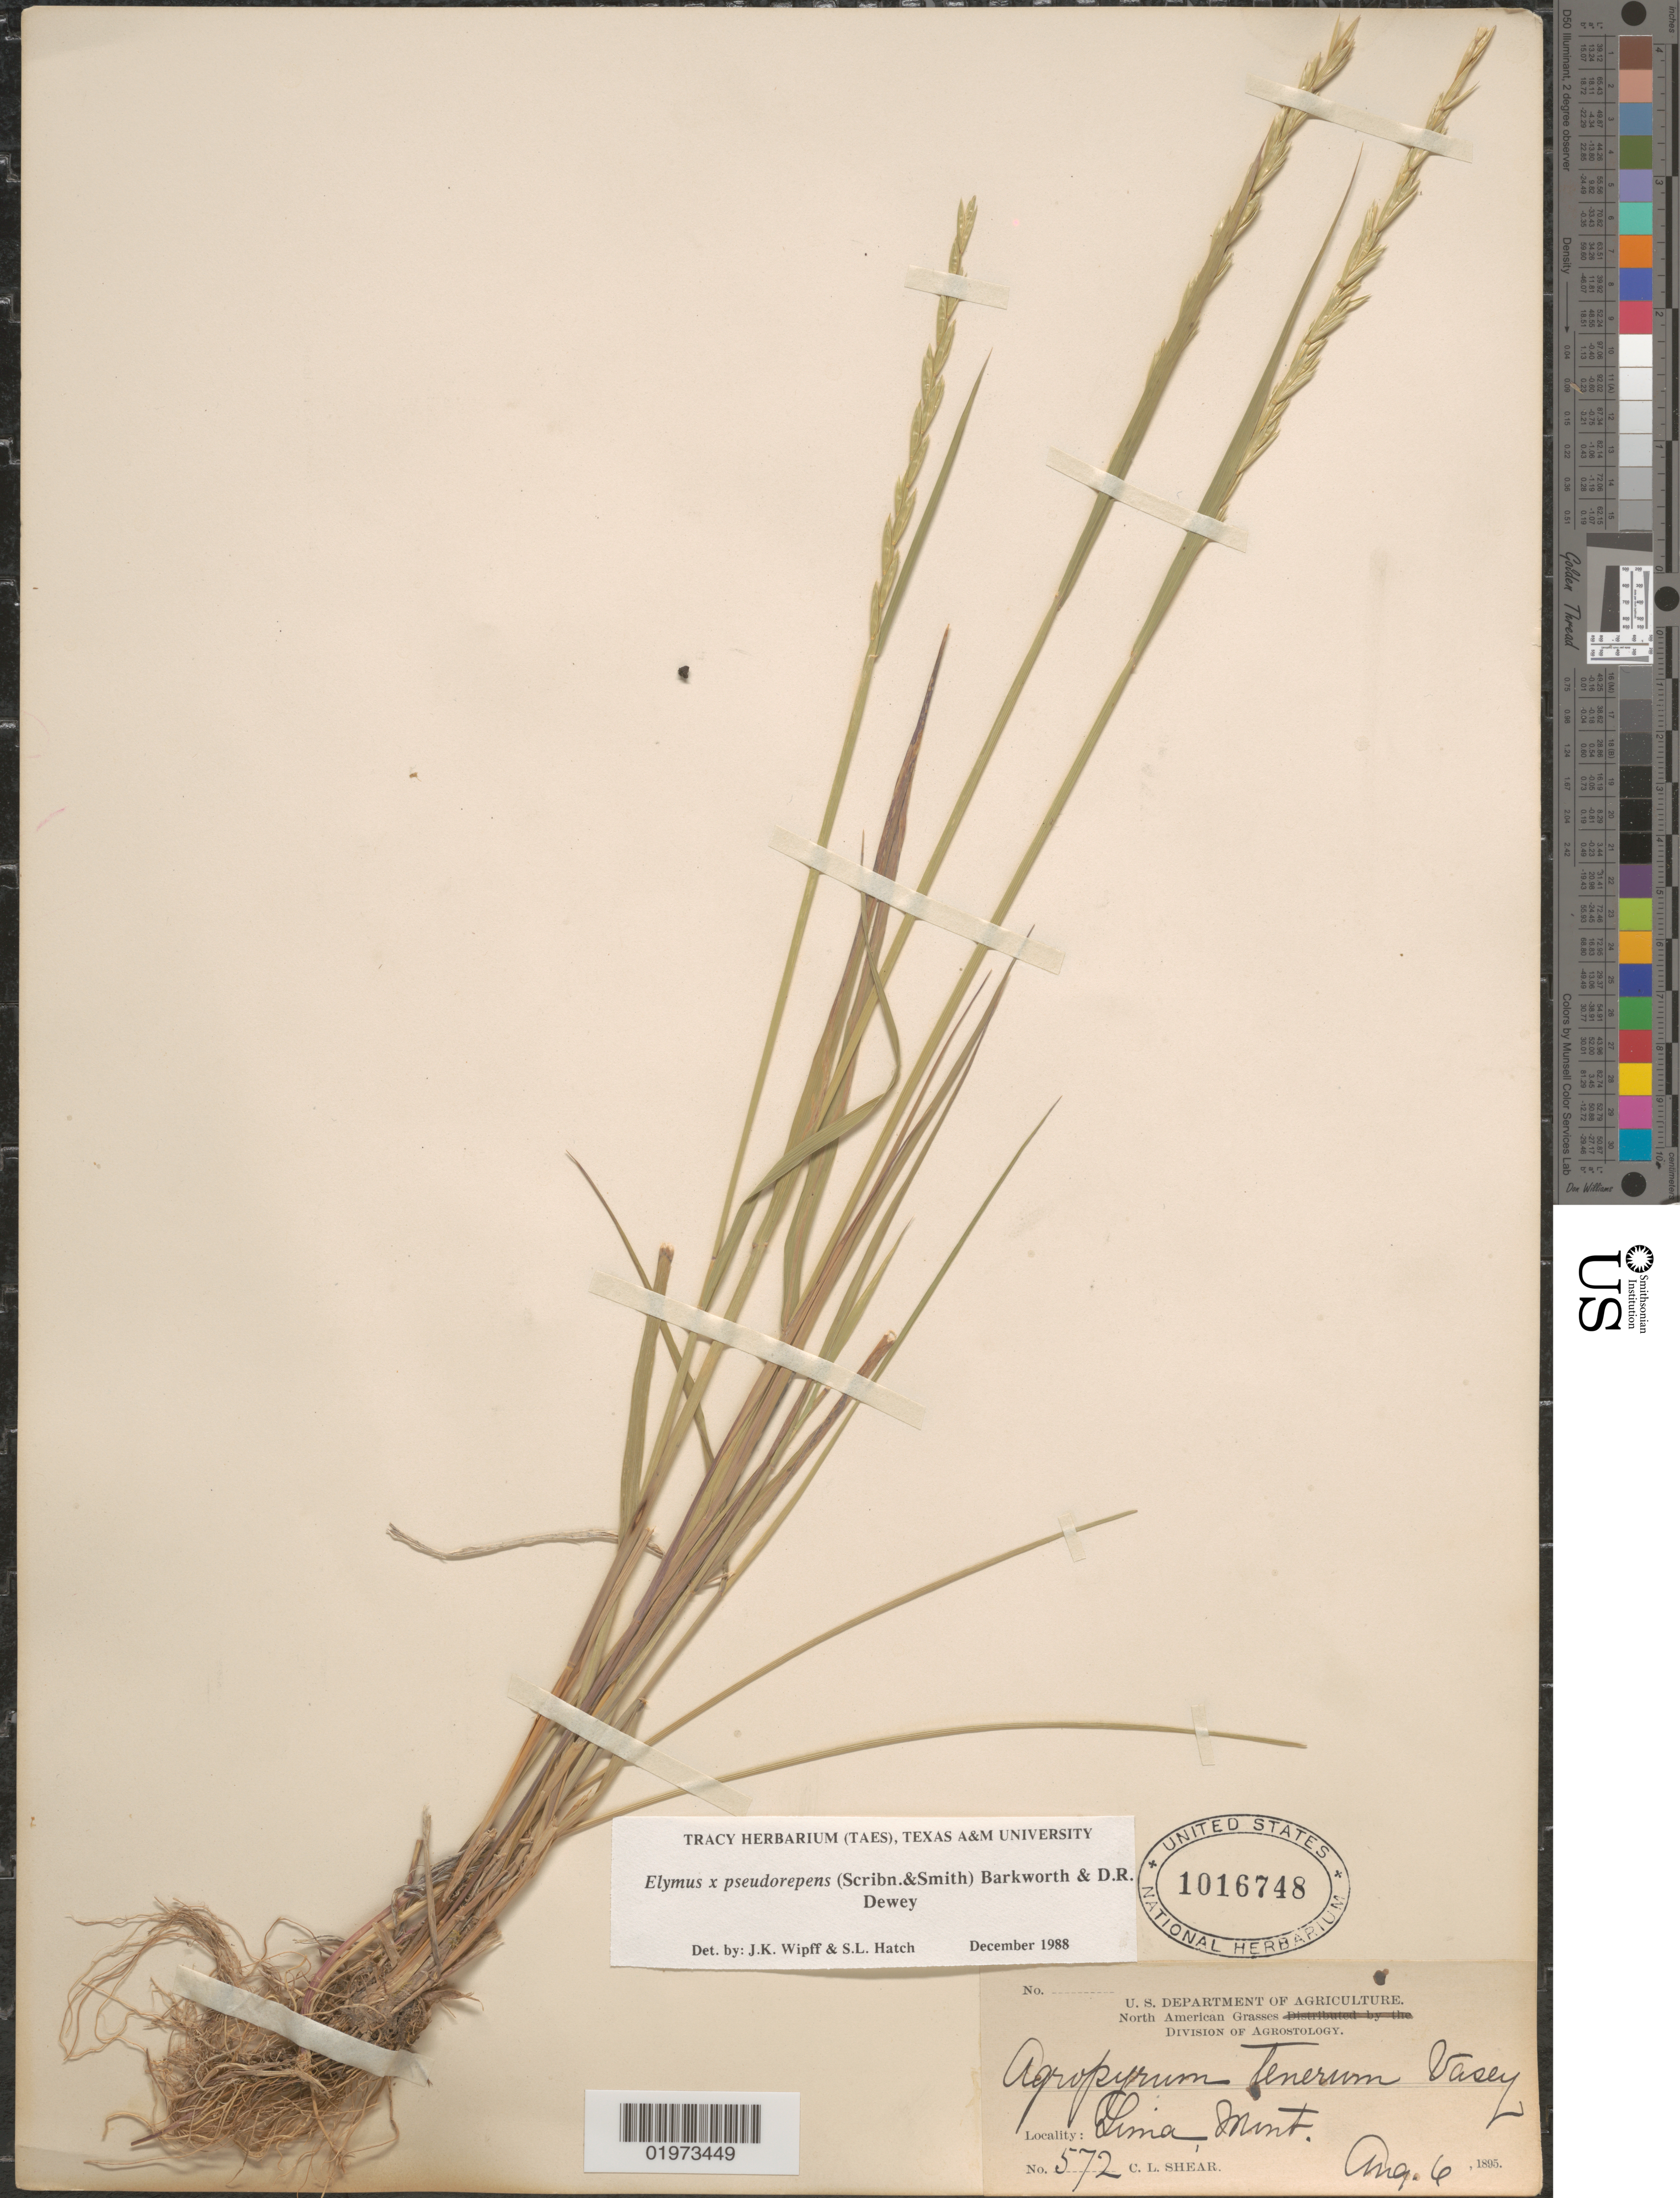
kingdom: Plantae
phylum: Tracheophyta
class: Liliopsida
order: Poales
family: Poaceae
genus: Elymus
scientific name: Elymus x pseudorepens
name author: (Scribn. & J.G. Sm.) Barkworth & Dewey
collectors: C. L. Shear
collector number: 572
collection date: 1895-08-06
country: United States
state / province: Montana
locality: Lima.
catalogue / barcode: US 1016748